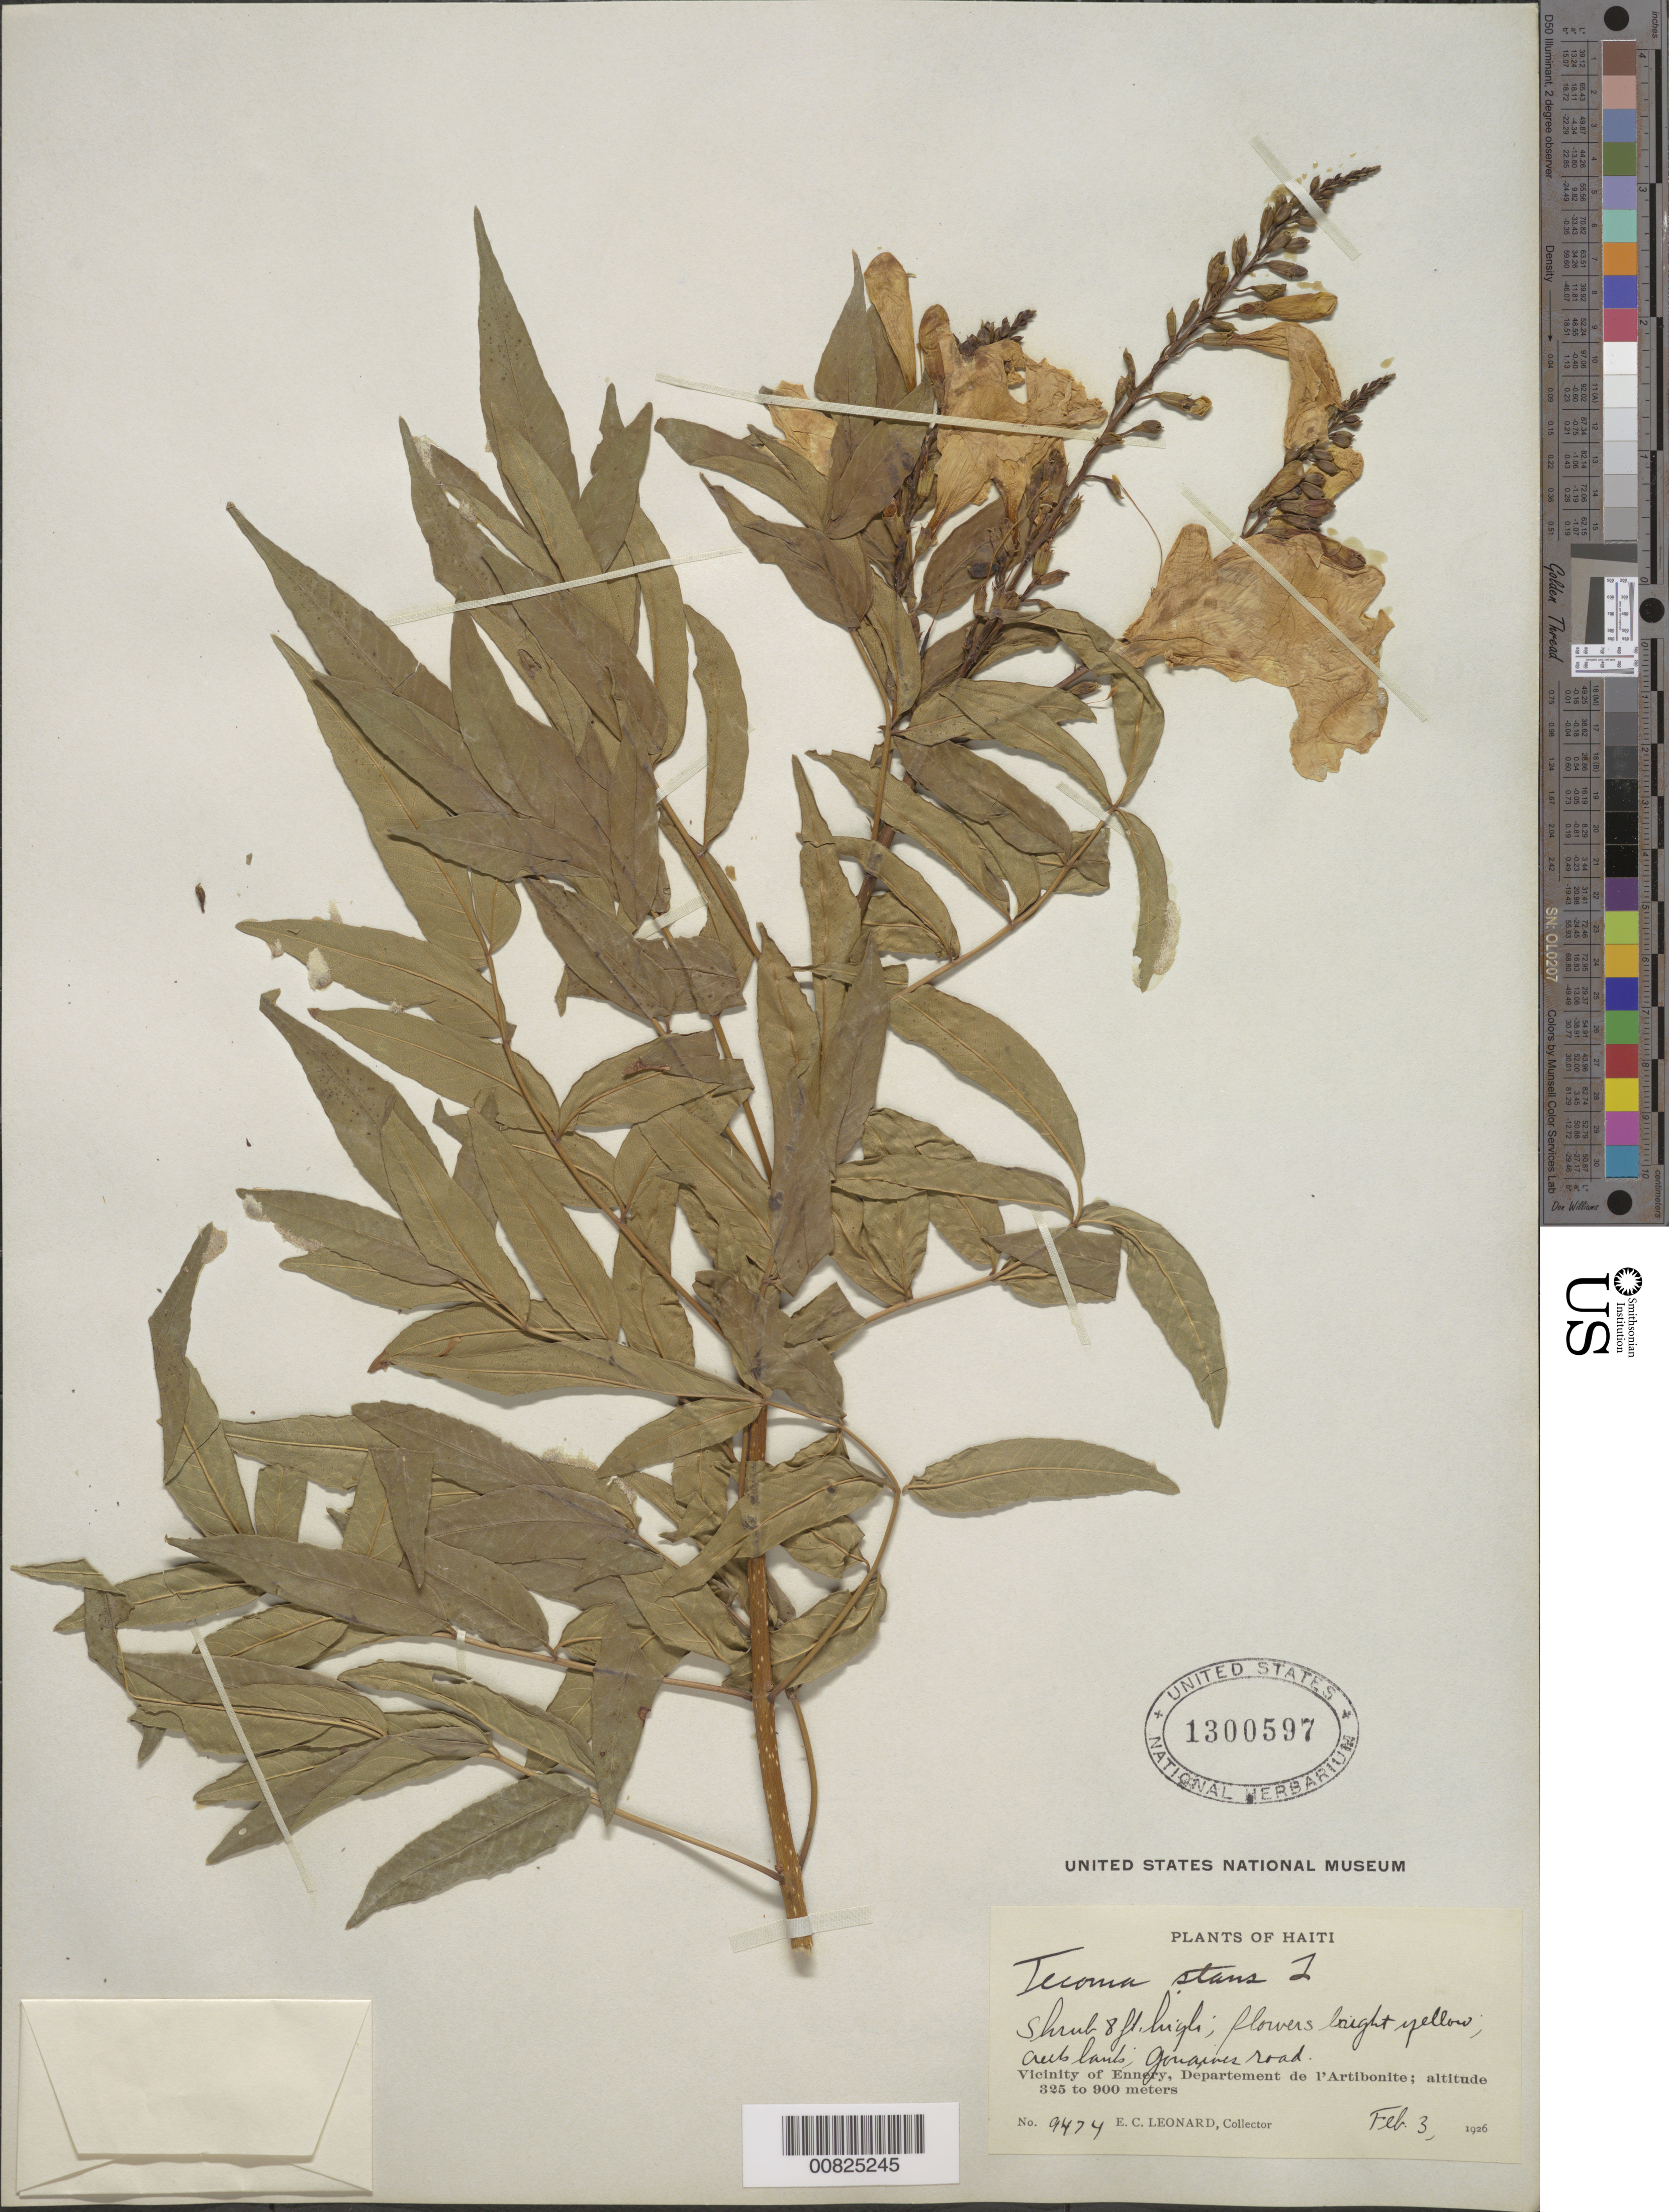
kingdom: Plantae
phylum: Tracheophyta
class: Magnoliopsida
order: Lamiales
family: Bignoniaceae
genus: Tecoma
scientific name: Tecoma stans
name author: (L.) Juss. ex Kunth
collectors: E. C. Leonard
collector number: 9474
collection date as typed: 03 Feb 1926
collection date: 1926-02-03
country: Haiti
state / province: Artibonite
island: Hispaniola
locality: Vicinity of Ennery, Gonaïves road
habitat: Creek bank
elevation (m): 325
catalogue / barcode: US 1300597